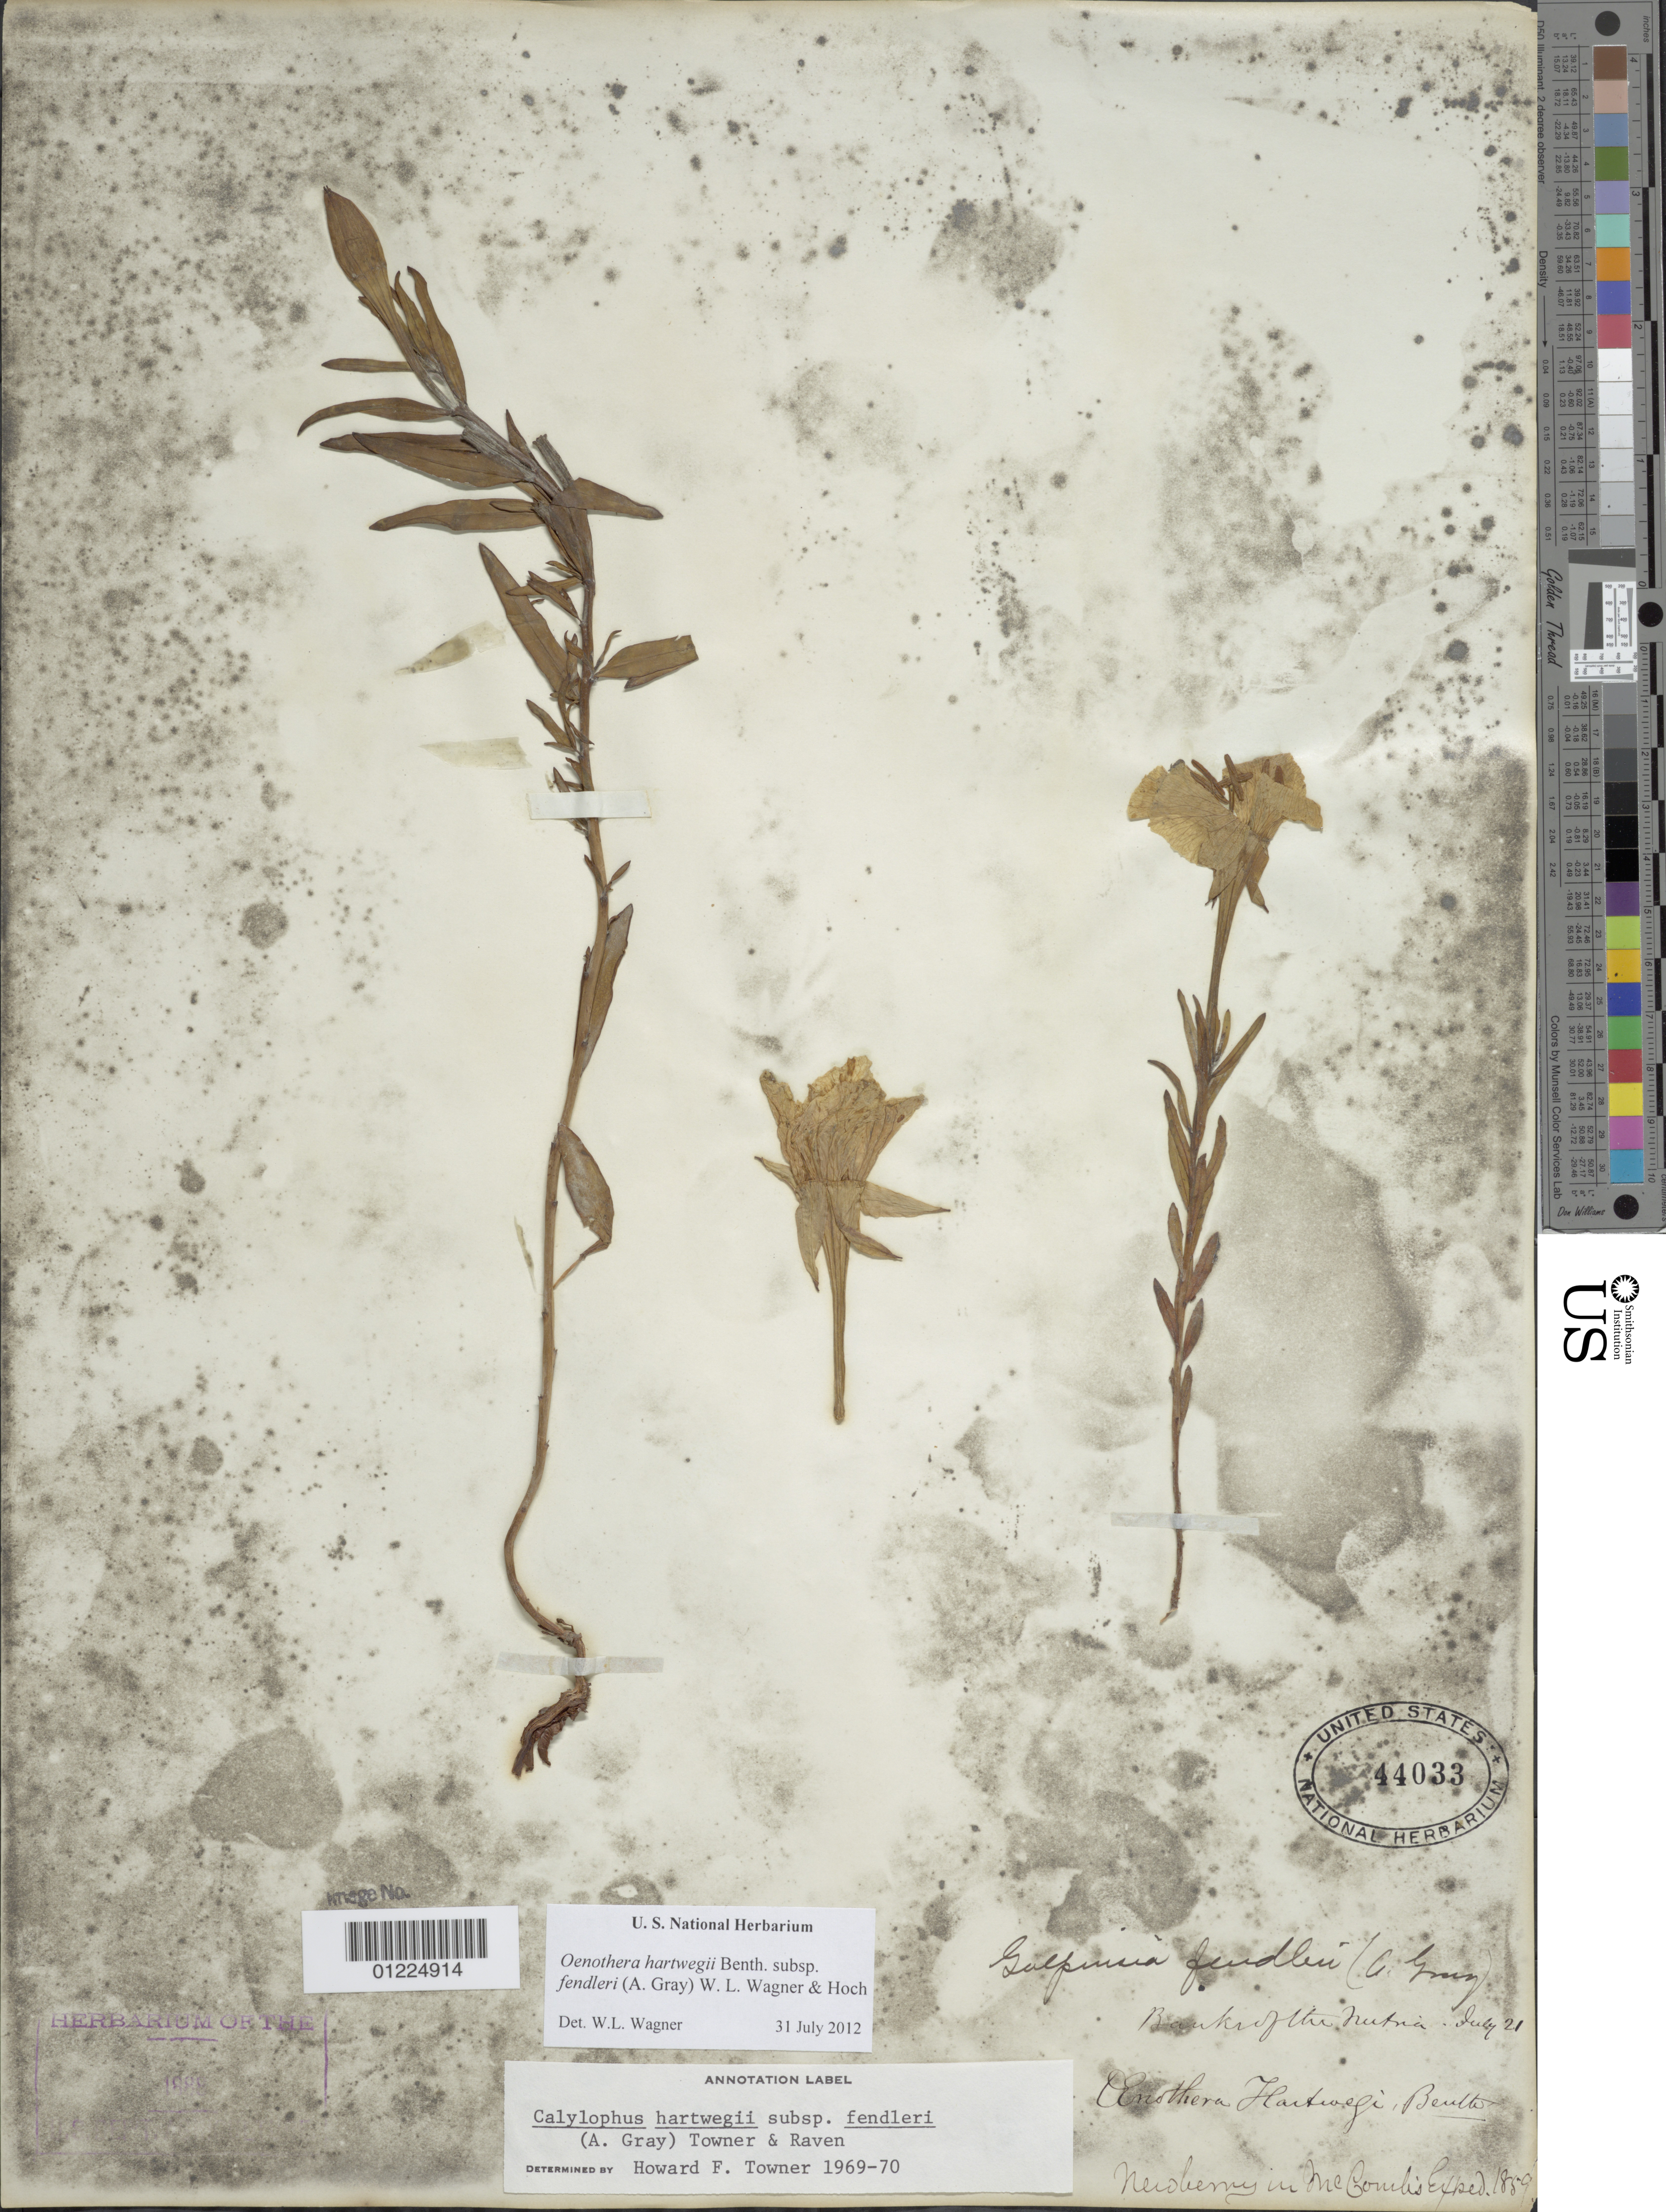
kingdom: Plantae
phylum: Tracheophyta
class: Magnoliopsida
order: Myrtales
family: Onagraceae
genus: Oenothera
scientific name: Oenothera hartwegii subsp. fendleri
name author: (A. Gray) W.L. Wagner & Hoch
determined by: Wagner, W. L., (BOT), Smithsonian Institution - National Museum of Natural History (UNITED STATES)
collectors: J. S. Newberry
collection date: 1859-07-21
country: United States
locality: Banks of the [...]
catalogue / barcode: US 44033